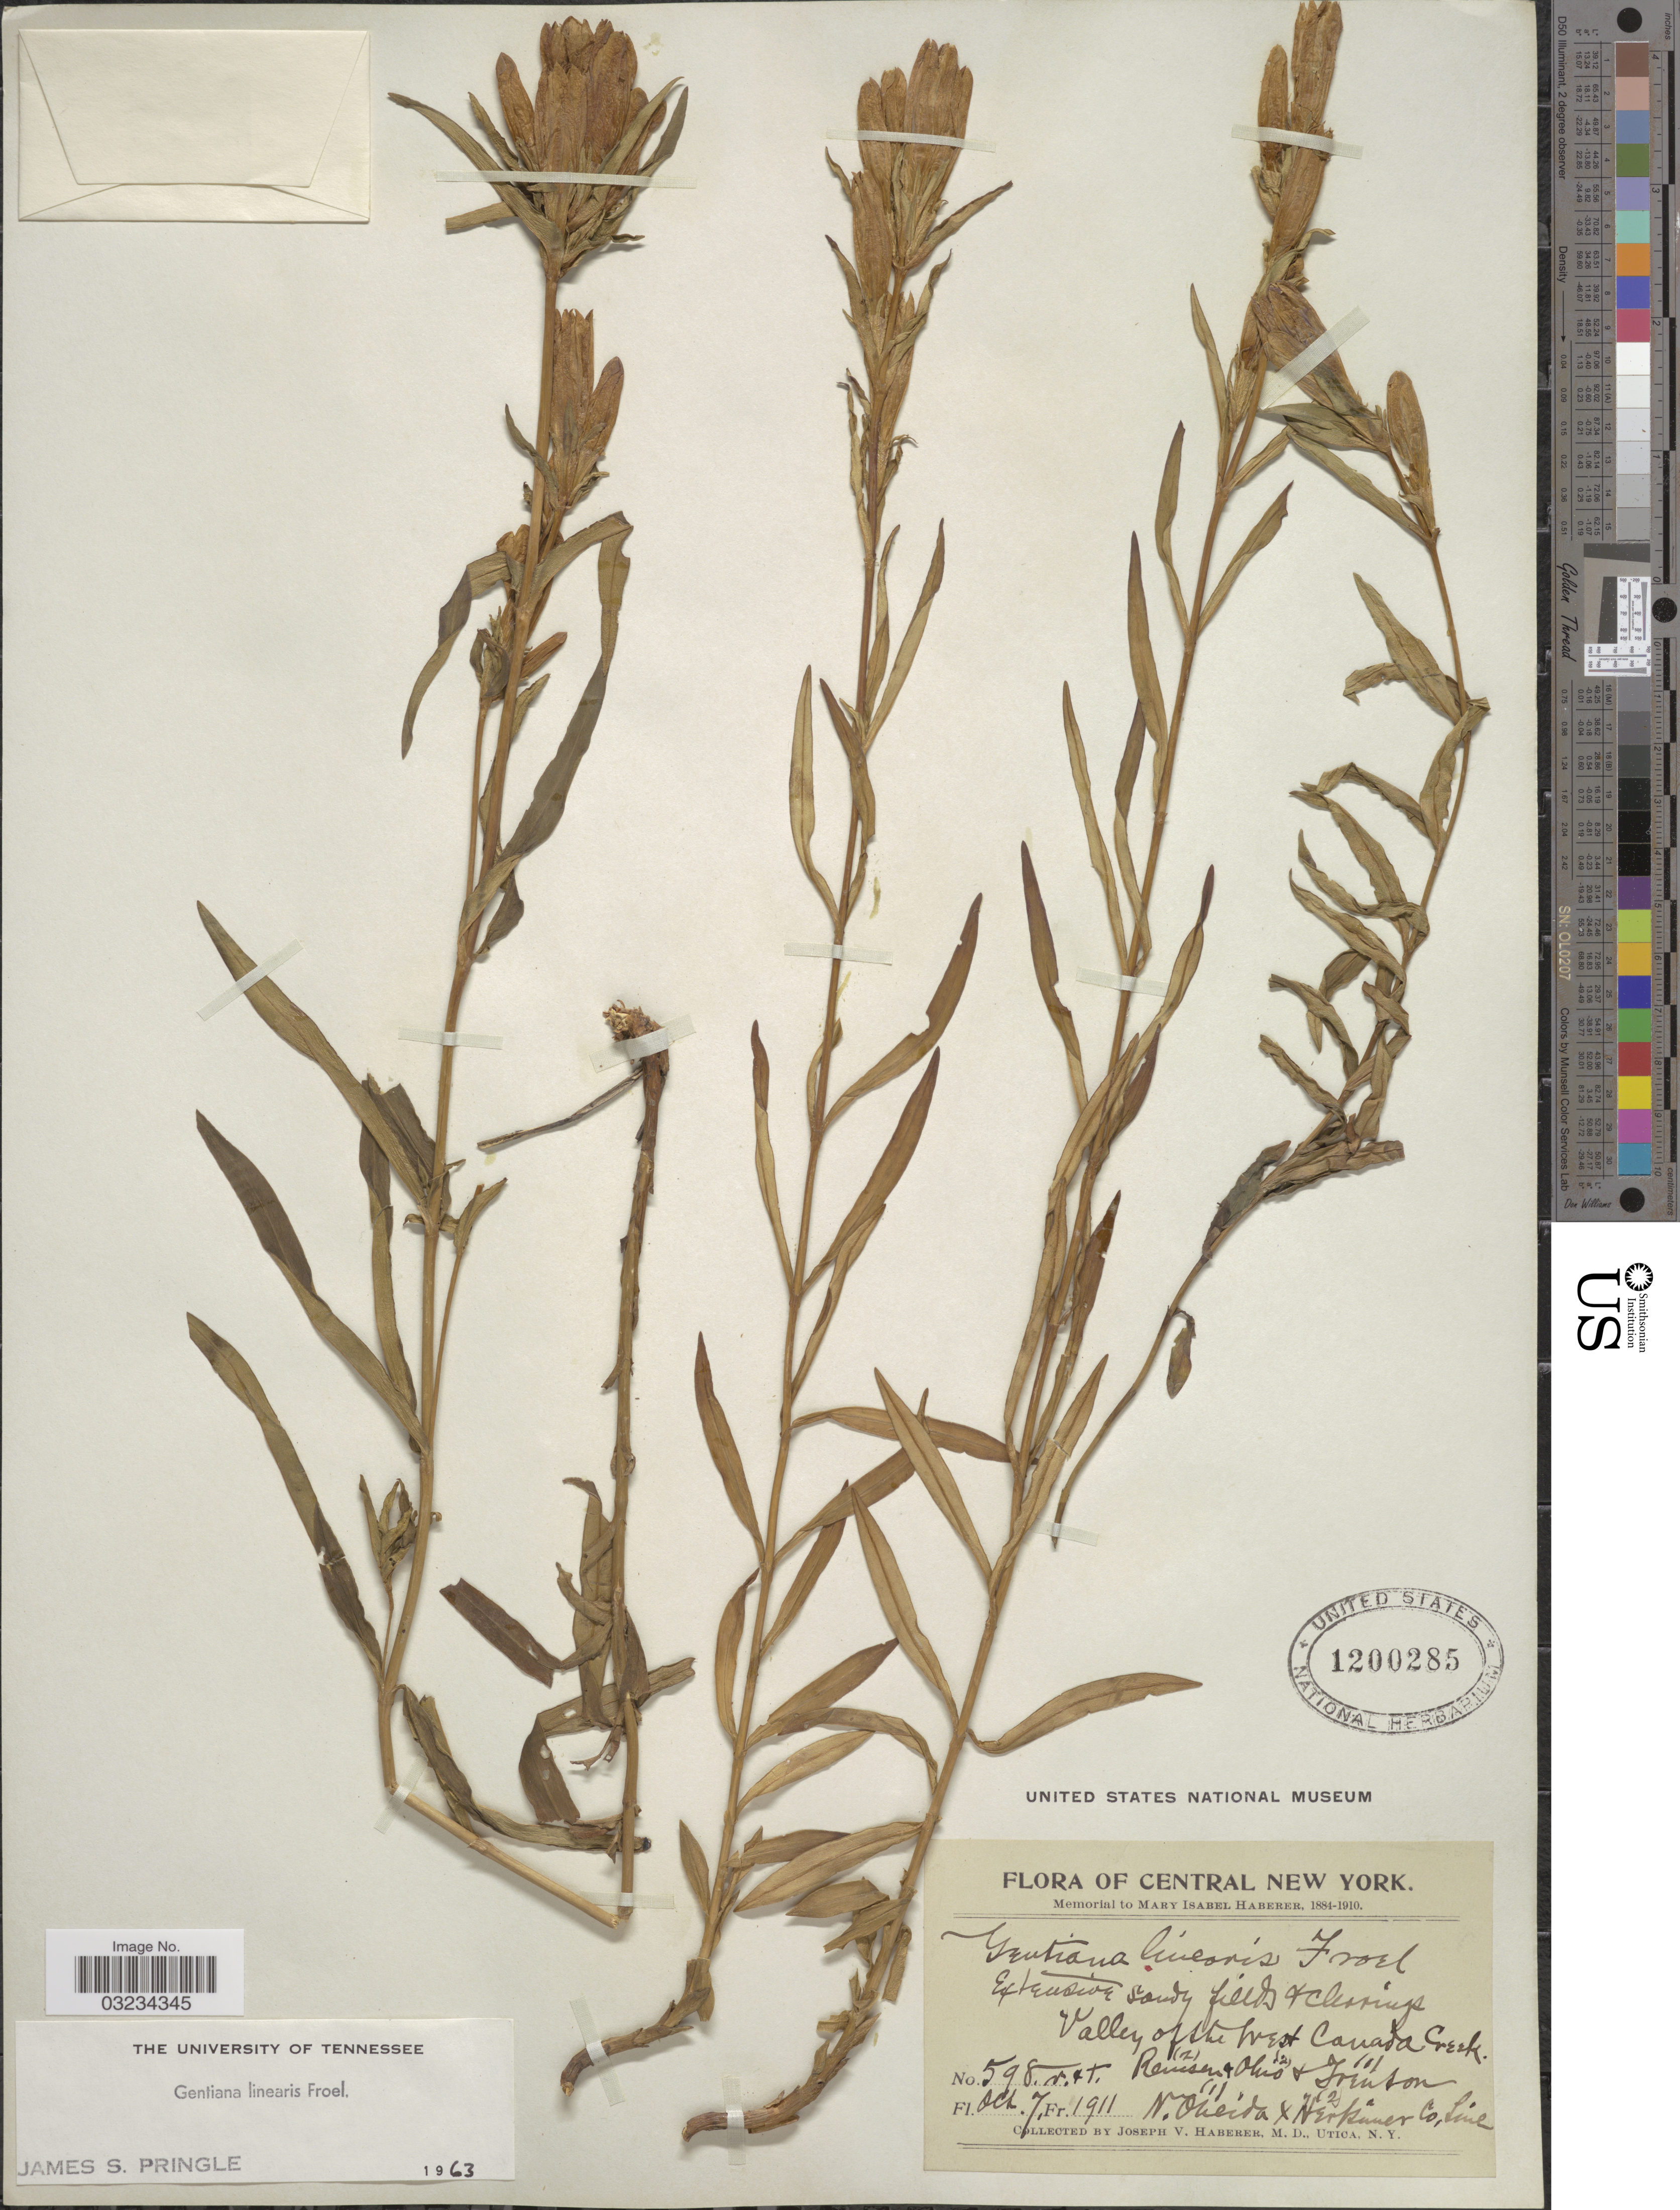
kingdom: Plantae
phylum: Tracheophyta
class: Magnoliopsida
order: Gentianales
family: Gentianaceae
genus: Gentiana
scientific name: Gentiana linearis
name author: Froel.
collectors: J. V. Haberer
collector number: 598r+t*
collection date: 1911-10-07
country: United States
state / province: New York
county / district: Oneida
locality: Central New York. Valley of the West Canada Creek Remsen + Ohio + Trenton, N. Oneida x Herkimer Co., Line.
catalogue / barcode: US 1200285